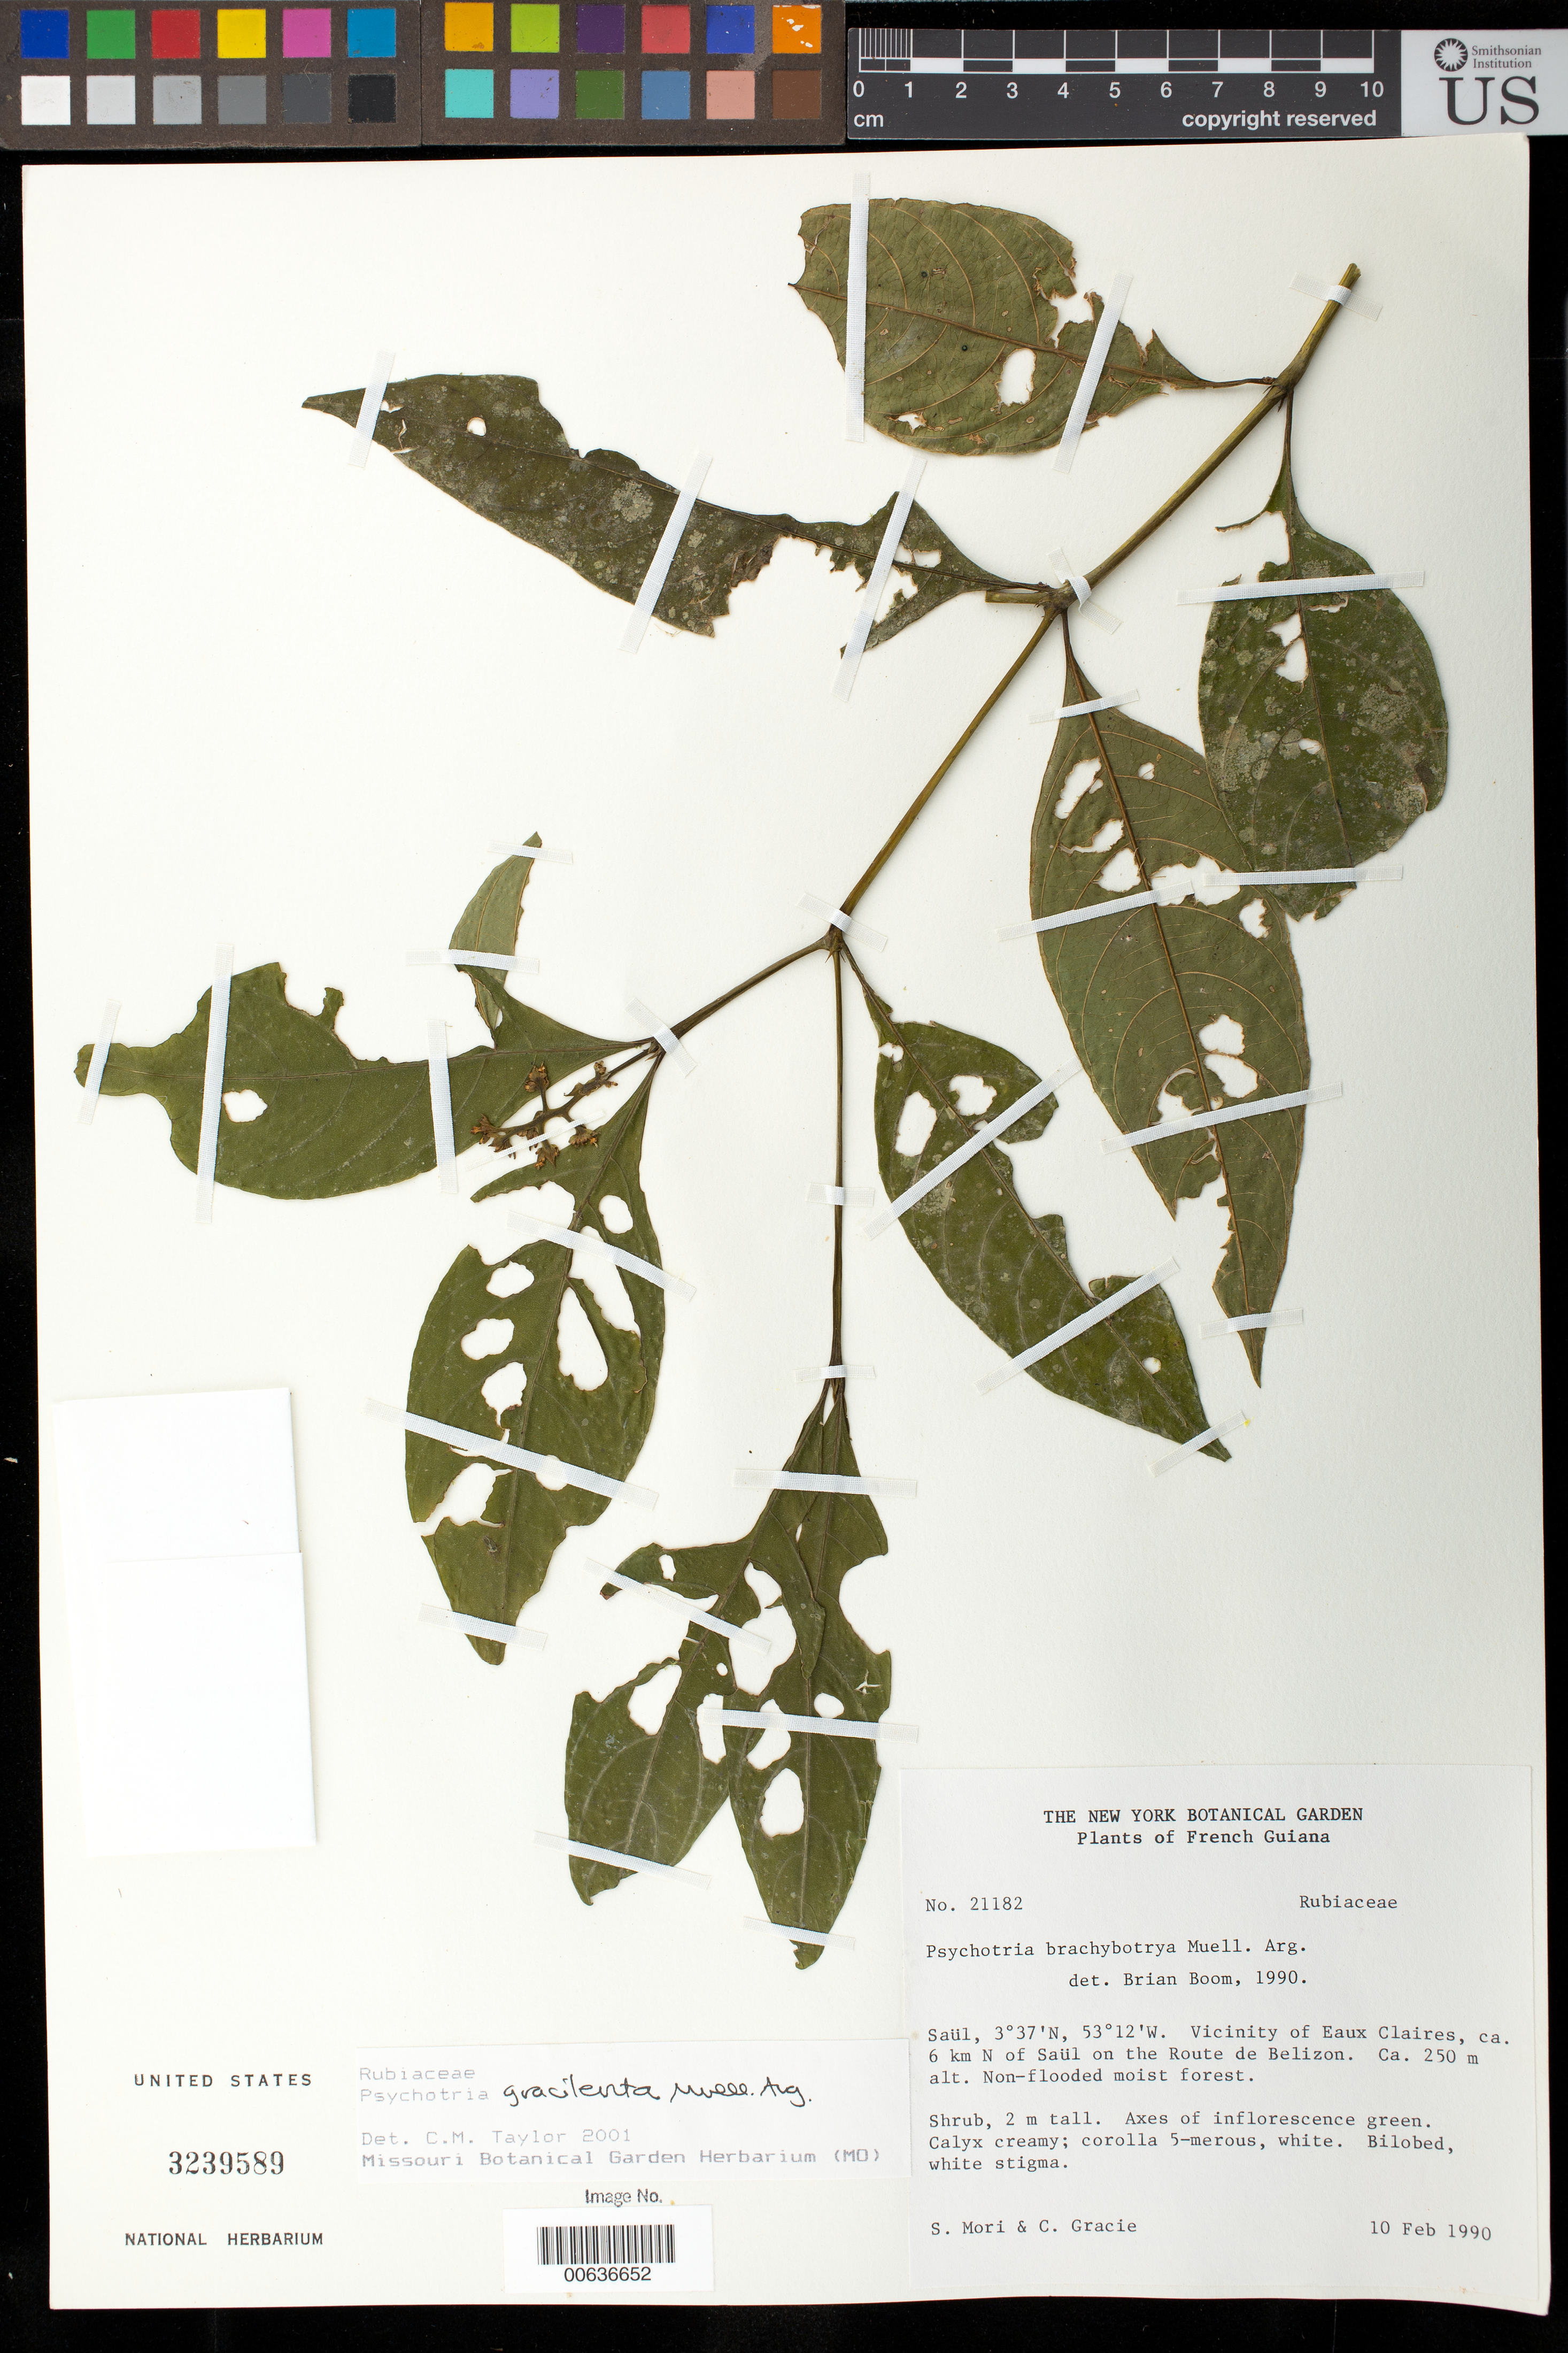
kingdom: Plantae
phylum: Tracheophyta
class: Magnoliopsida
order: Gentianales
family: Rubiaceae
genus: Palicourea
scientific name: Palicourea gracilenta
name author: (Müll. Arg.) Delprete & J.H. Kirkbr.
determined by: Kirkbride, J. H., Jr.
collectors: S. Mori & C. A. Gracie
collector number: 21182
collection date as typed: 10-Feb-90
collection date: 1990-02-10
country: French Guiana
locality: Saül, vicinity of Eaux Claires, ca. 6 km N of Saül on the Route de Belizon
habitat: Non-flooded moist forest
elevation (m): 250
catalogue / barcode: US 3239589